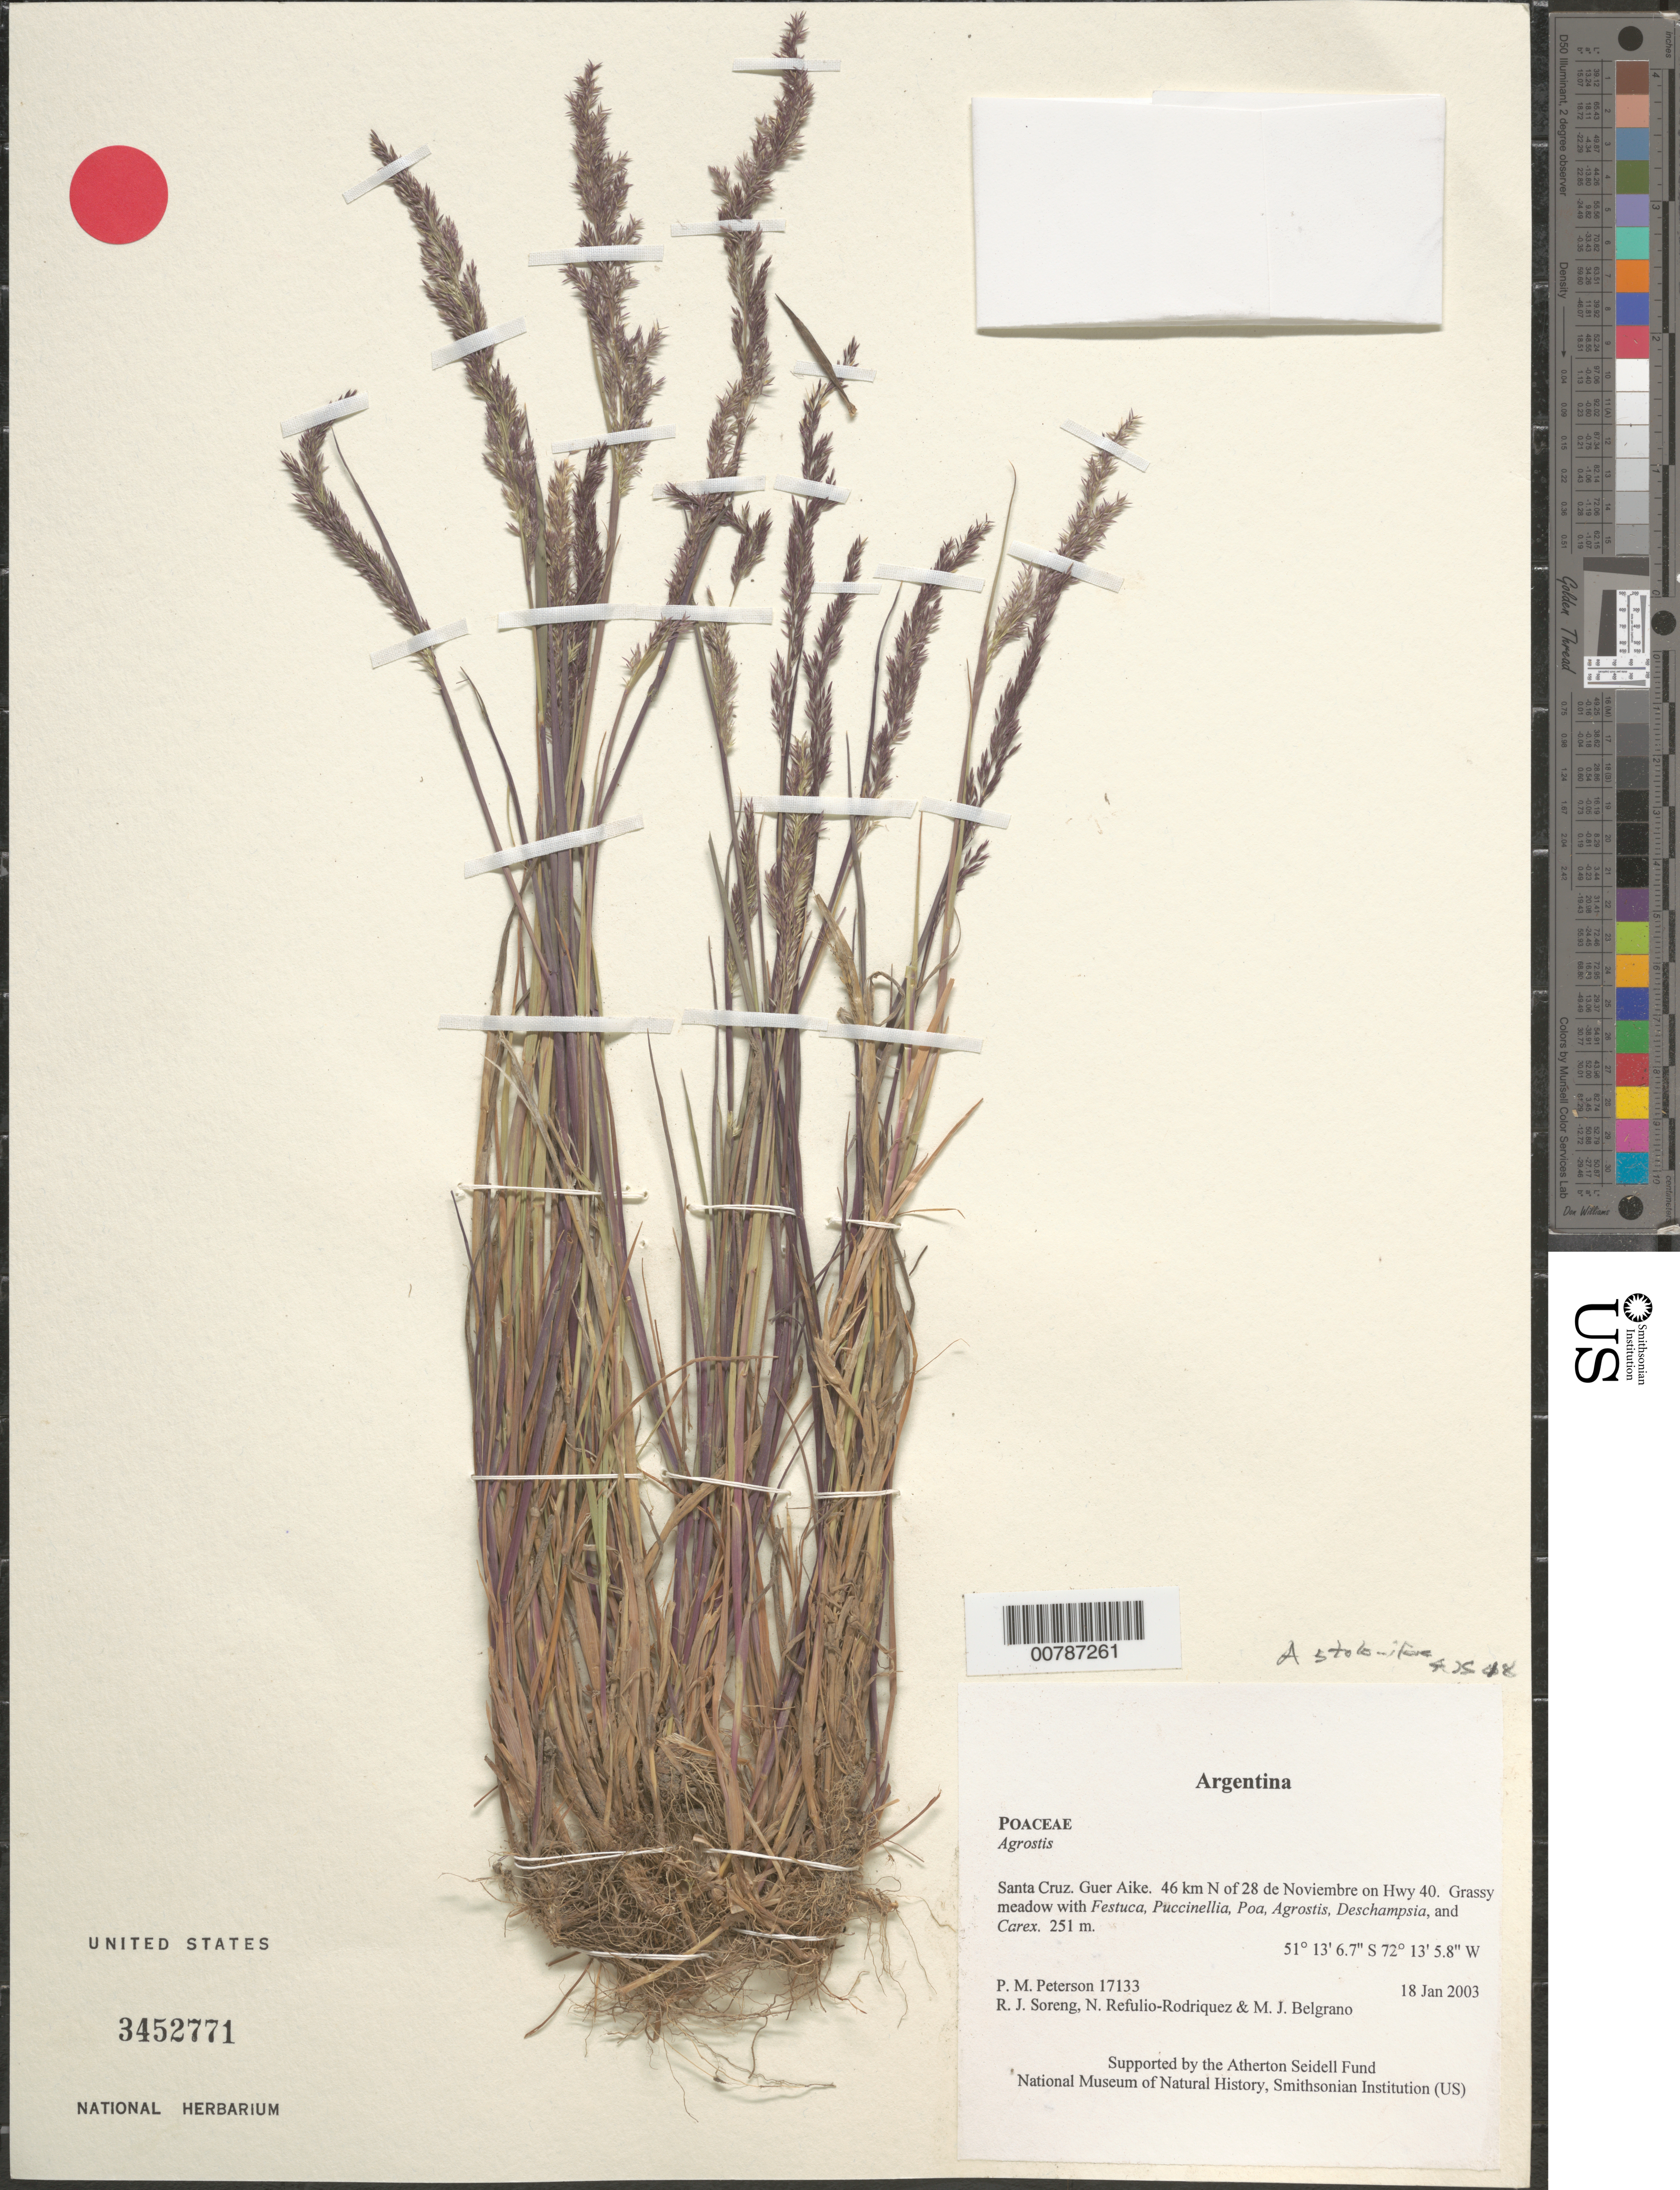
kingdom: Plantae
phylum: Tracheophyta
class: Liliopsida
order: Poales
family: Poaceae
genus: Agrostis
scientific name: Agrostis stolonifera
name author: L.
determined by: Soreng, Robert J., Research Associate (BOT), Smithsonian Institution - National Museum of Natural History (UNITED STATES)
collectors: P. M. Peterson, R. J. Soreng, N. Refulio-Rodríguez & M. Belgrano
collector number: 17133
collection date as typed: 18 Jan 2003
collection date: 2003-01-18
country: Argentina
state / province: Santa Cruz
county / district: Guer Aike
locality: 46 km N of 28 de Noviembre on Hwy 40. Grassy meadow with Festuca, Puccinellia, Poa, Agrostis, Deschampsia, and Carex.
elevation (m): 251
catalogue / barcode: US 3452771